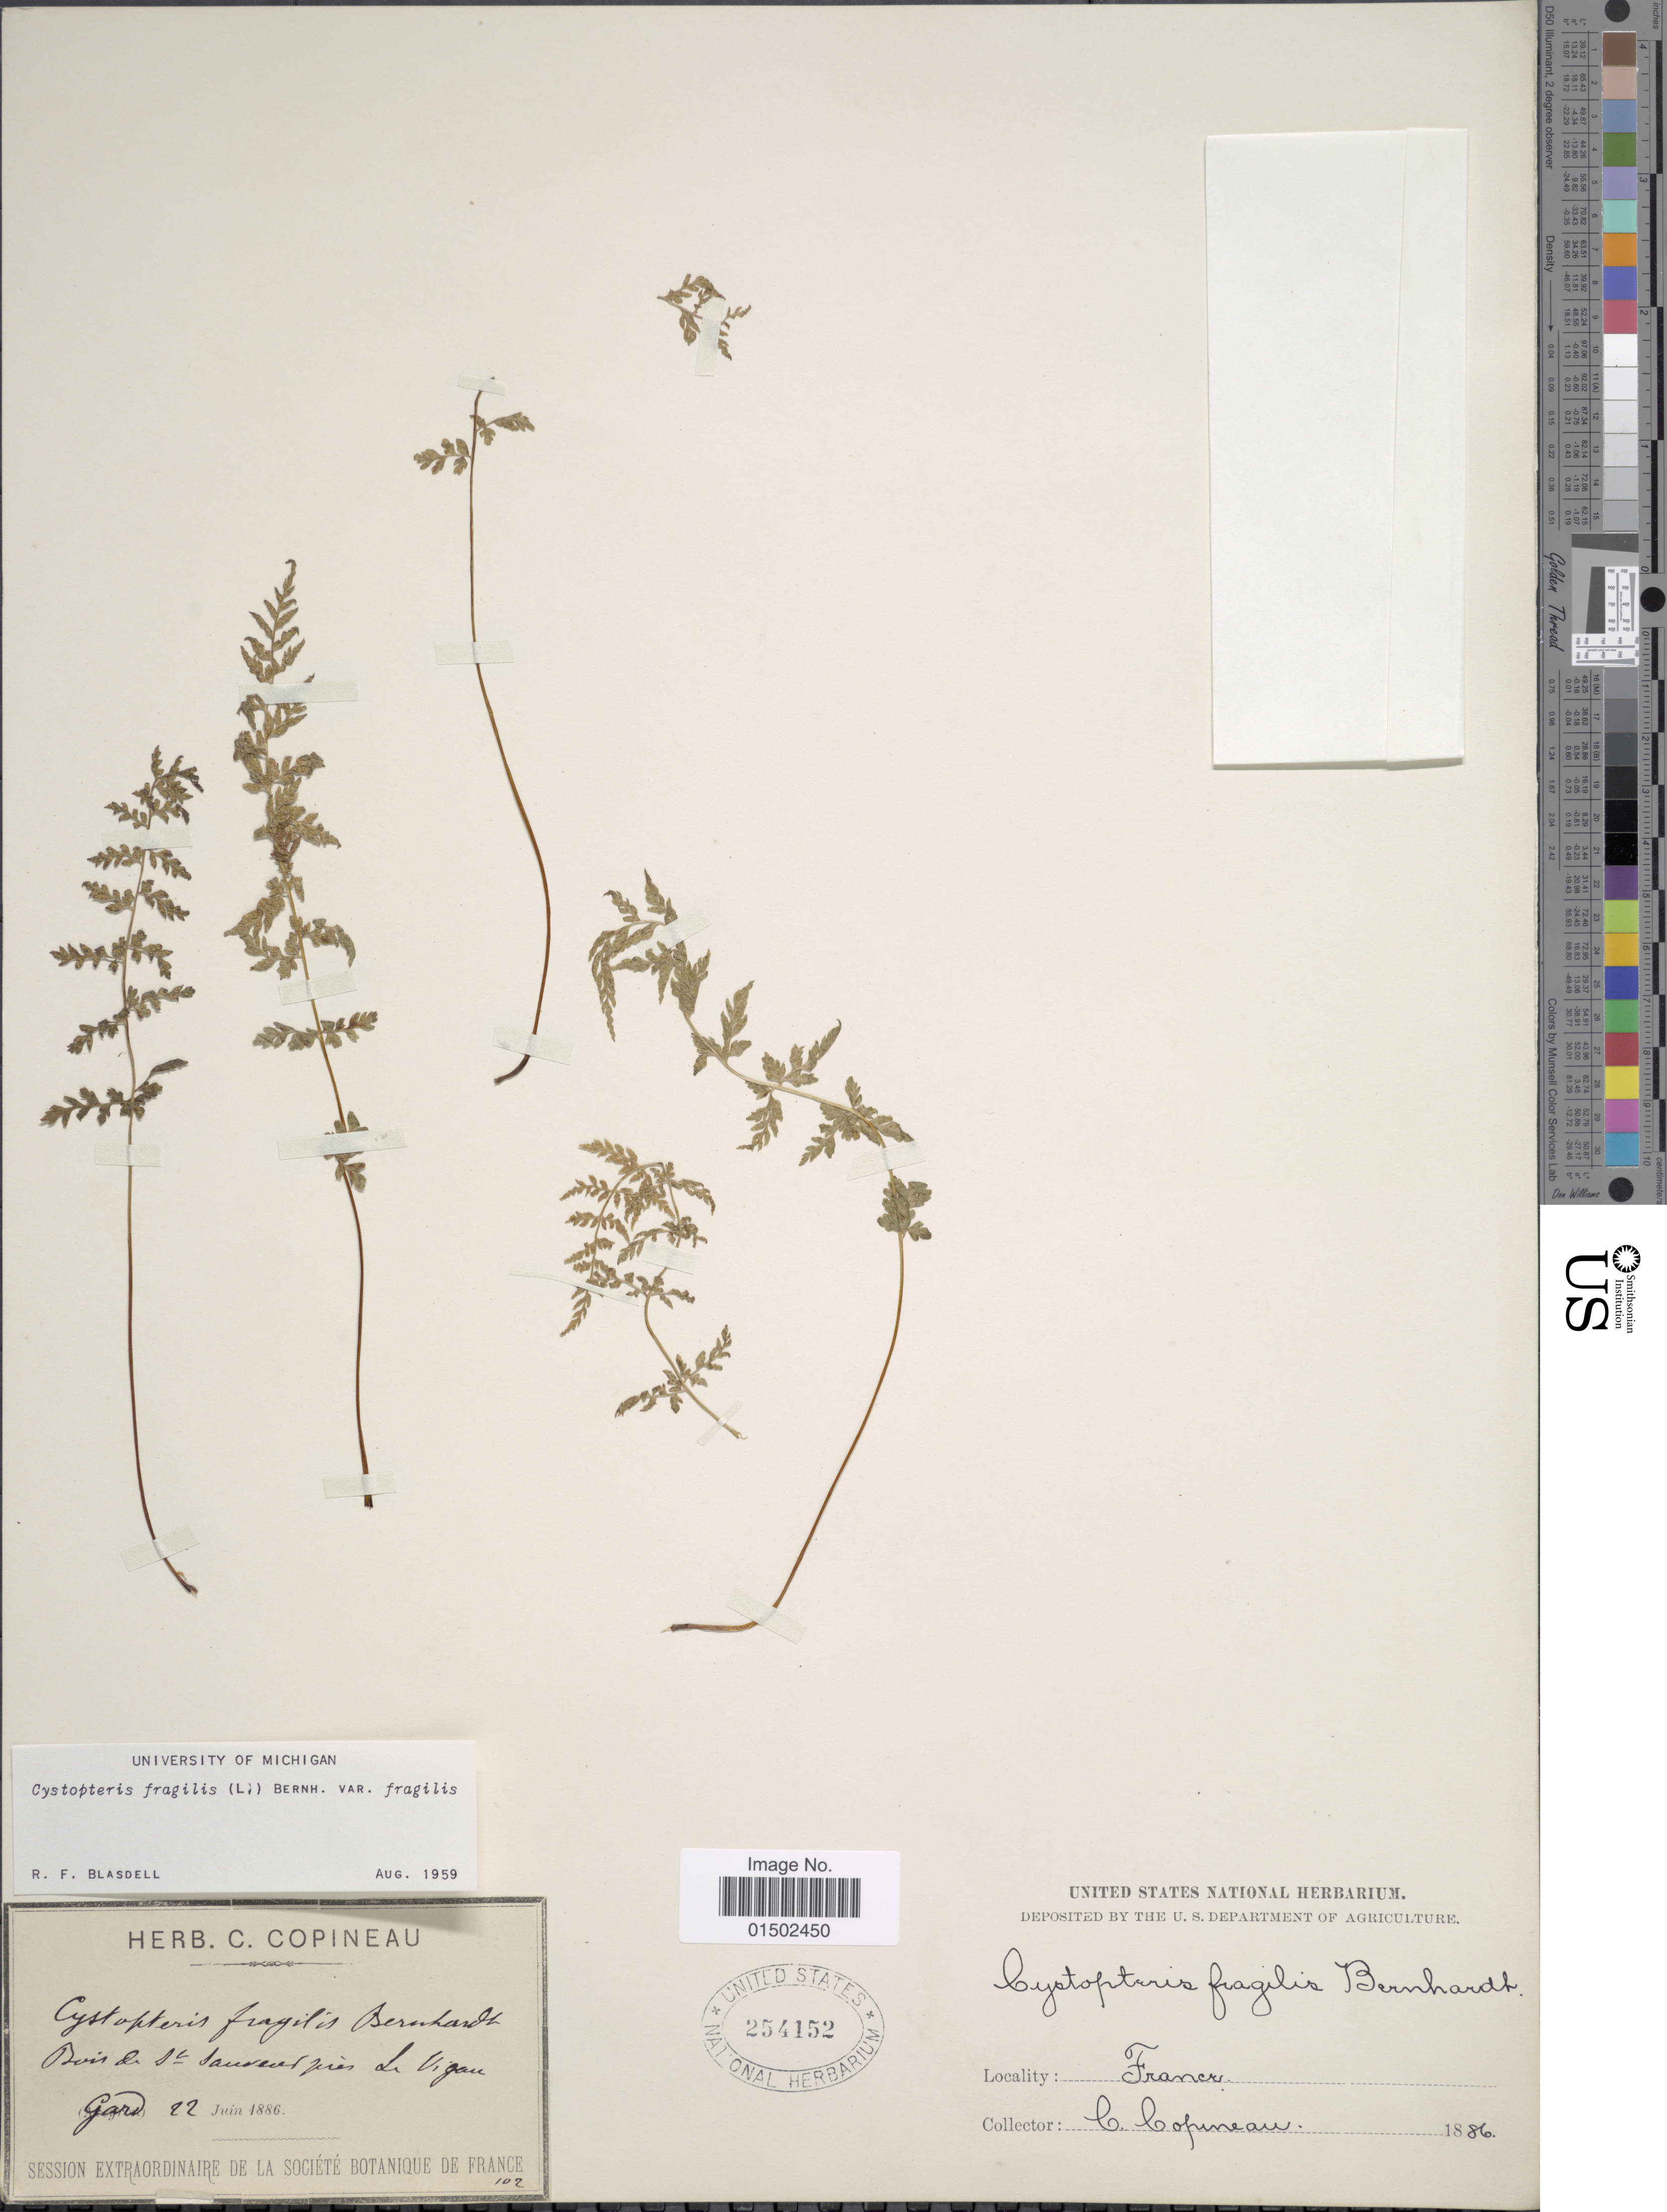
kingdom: Plantae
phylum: Tracheophyta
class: Polypodiopsida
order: Polypodiales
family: Cystopteridaceae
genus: Cystopteris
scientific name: Cystopteris fragilis var. fragilis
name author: (L.) Bernh.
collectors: C. Copineau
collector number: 102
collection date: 1886-06-22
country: France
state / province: Occitanie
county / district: Gard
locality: Bois de St. Sauveur près Le Vigan, Gard [woods of Saint-Sauveur near Le Vigan, Gard]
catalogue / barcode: US 254152